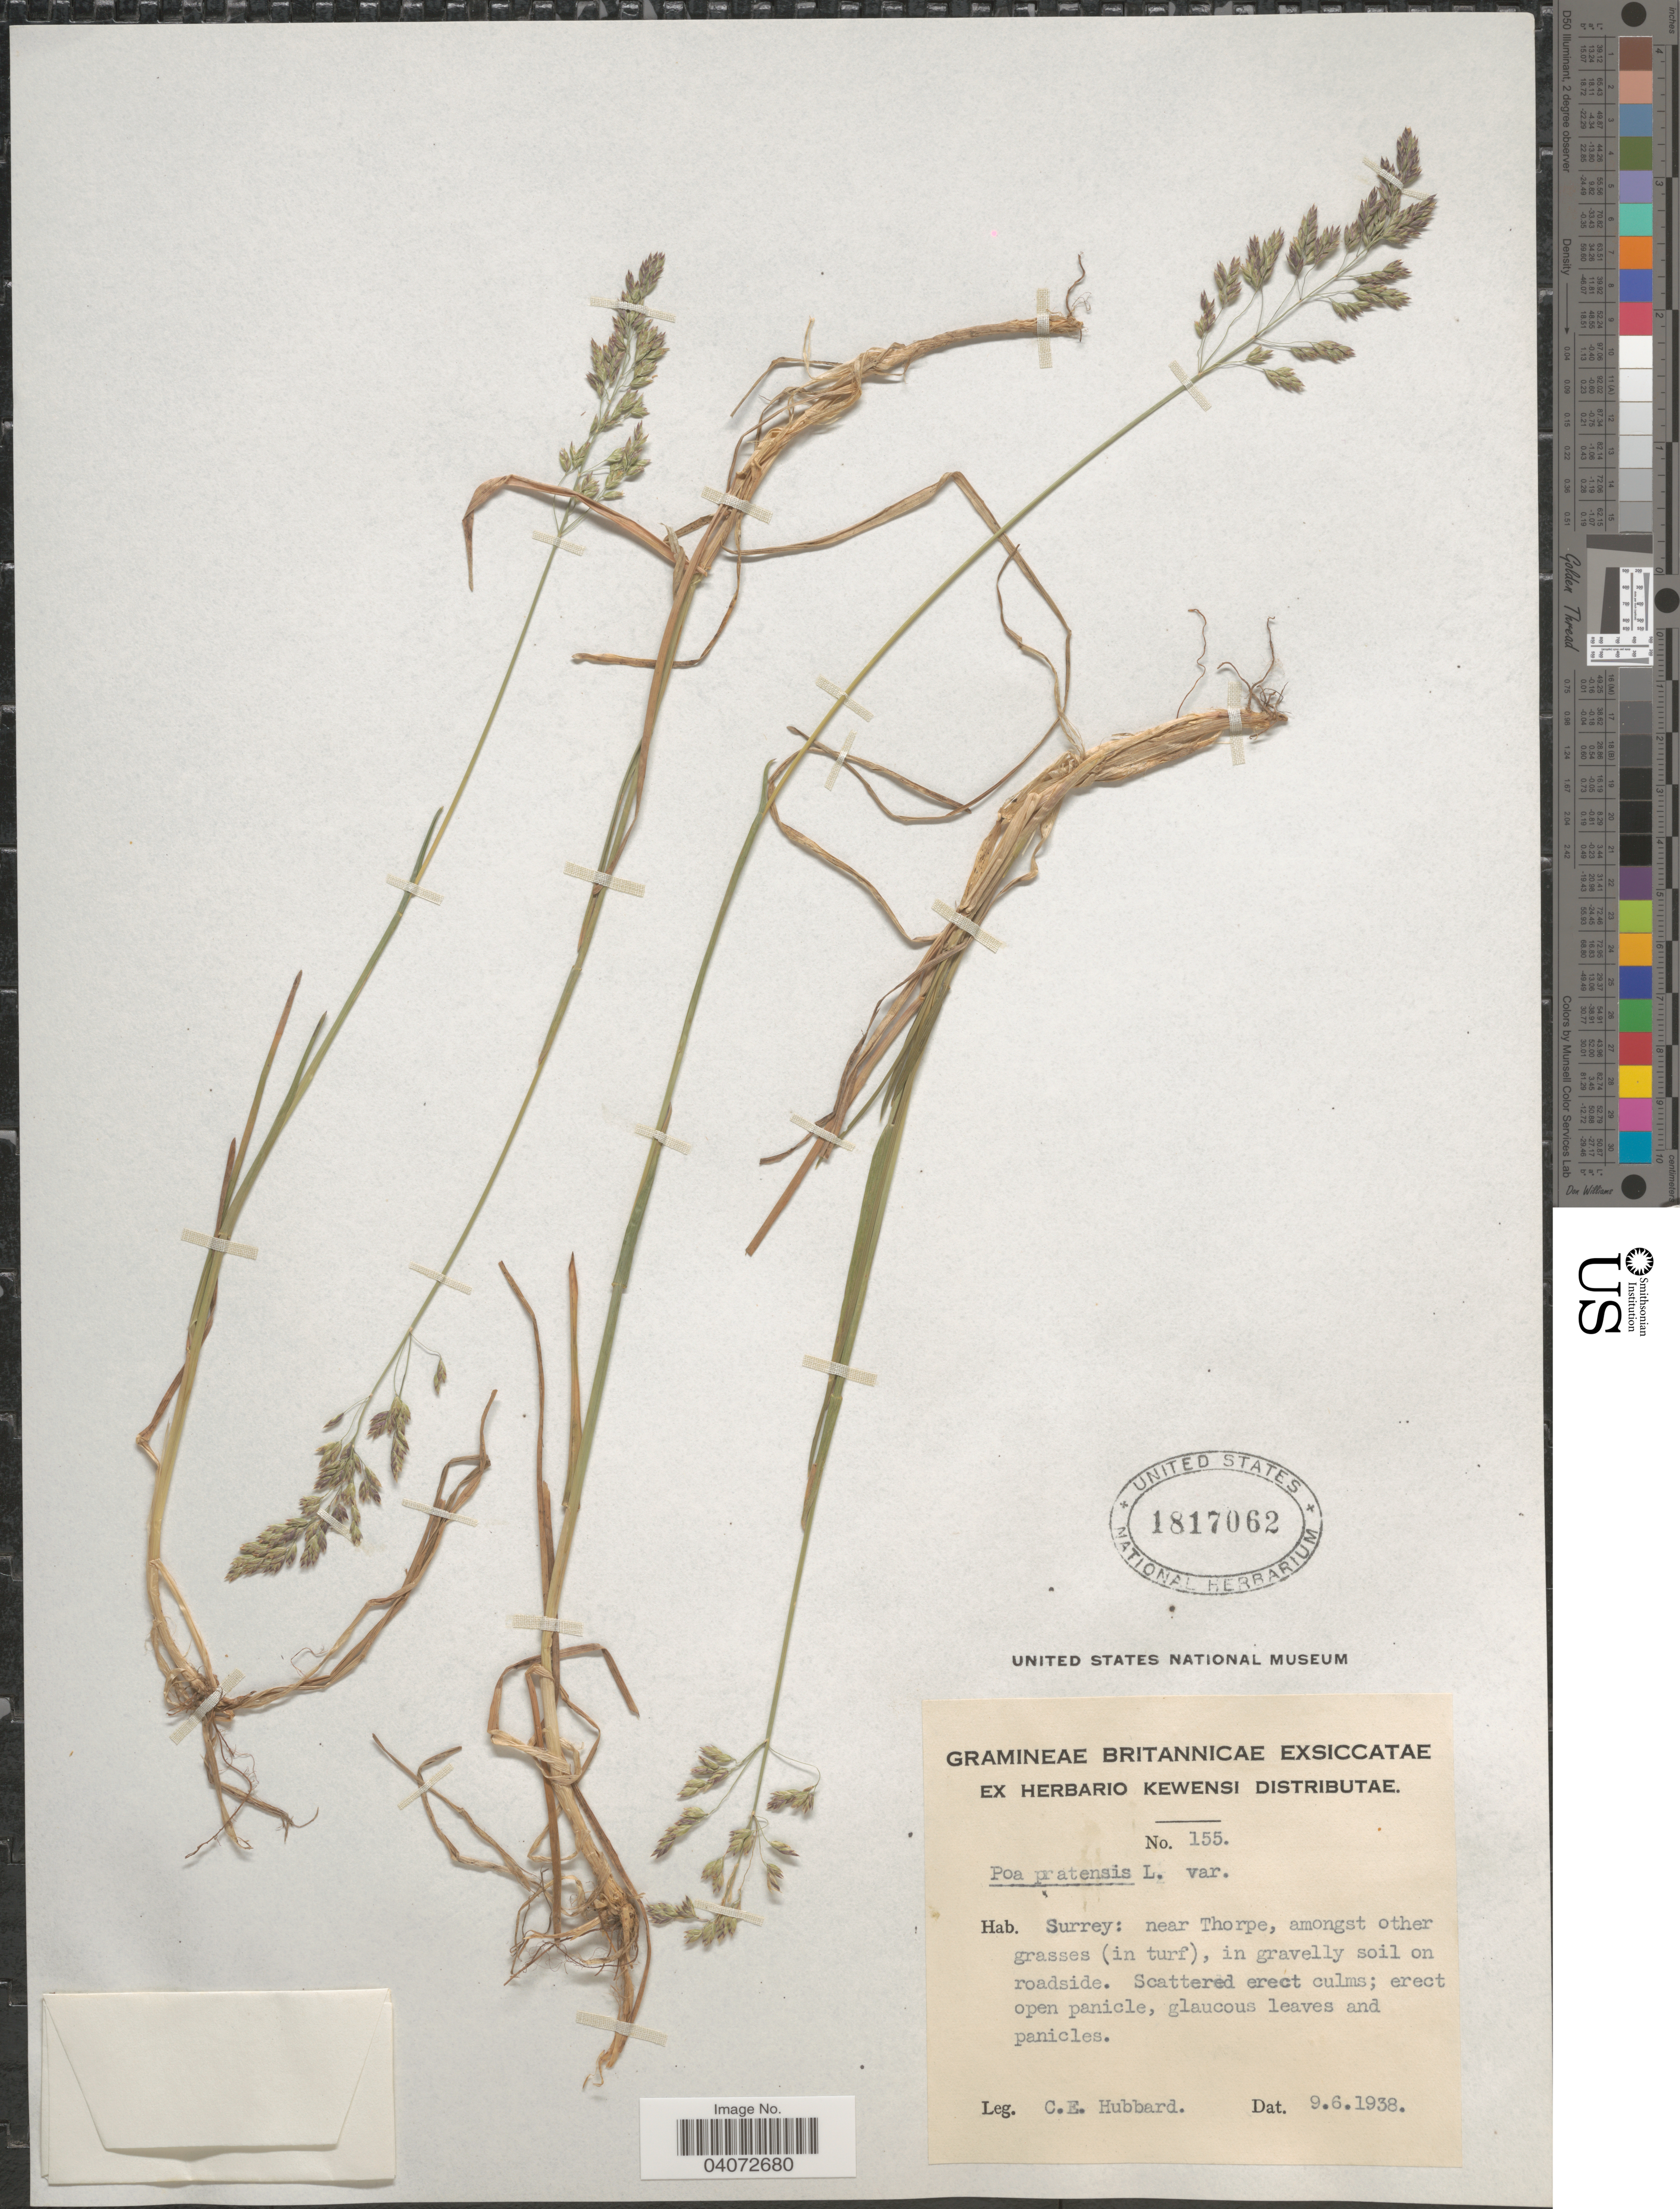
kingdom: Plantae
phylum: Tracheophyta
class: Liliopsida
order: Poales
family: Poaceae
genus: Poa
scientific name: Poa pratensis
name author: L.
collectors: C. E. Hubbard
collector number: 155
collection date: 1938-06-09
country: United Kingdom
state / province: England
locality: Surrey: near Thorpe.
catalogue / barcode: US 1817062